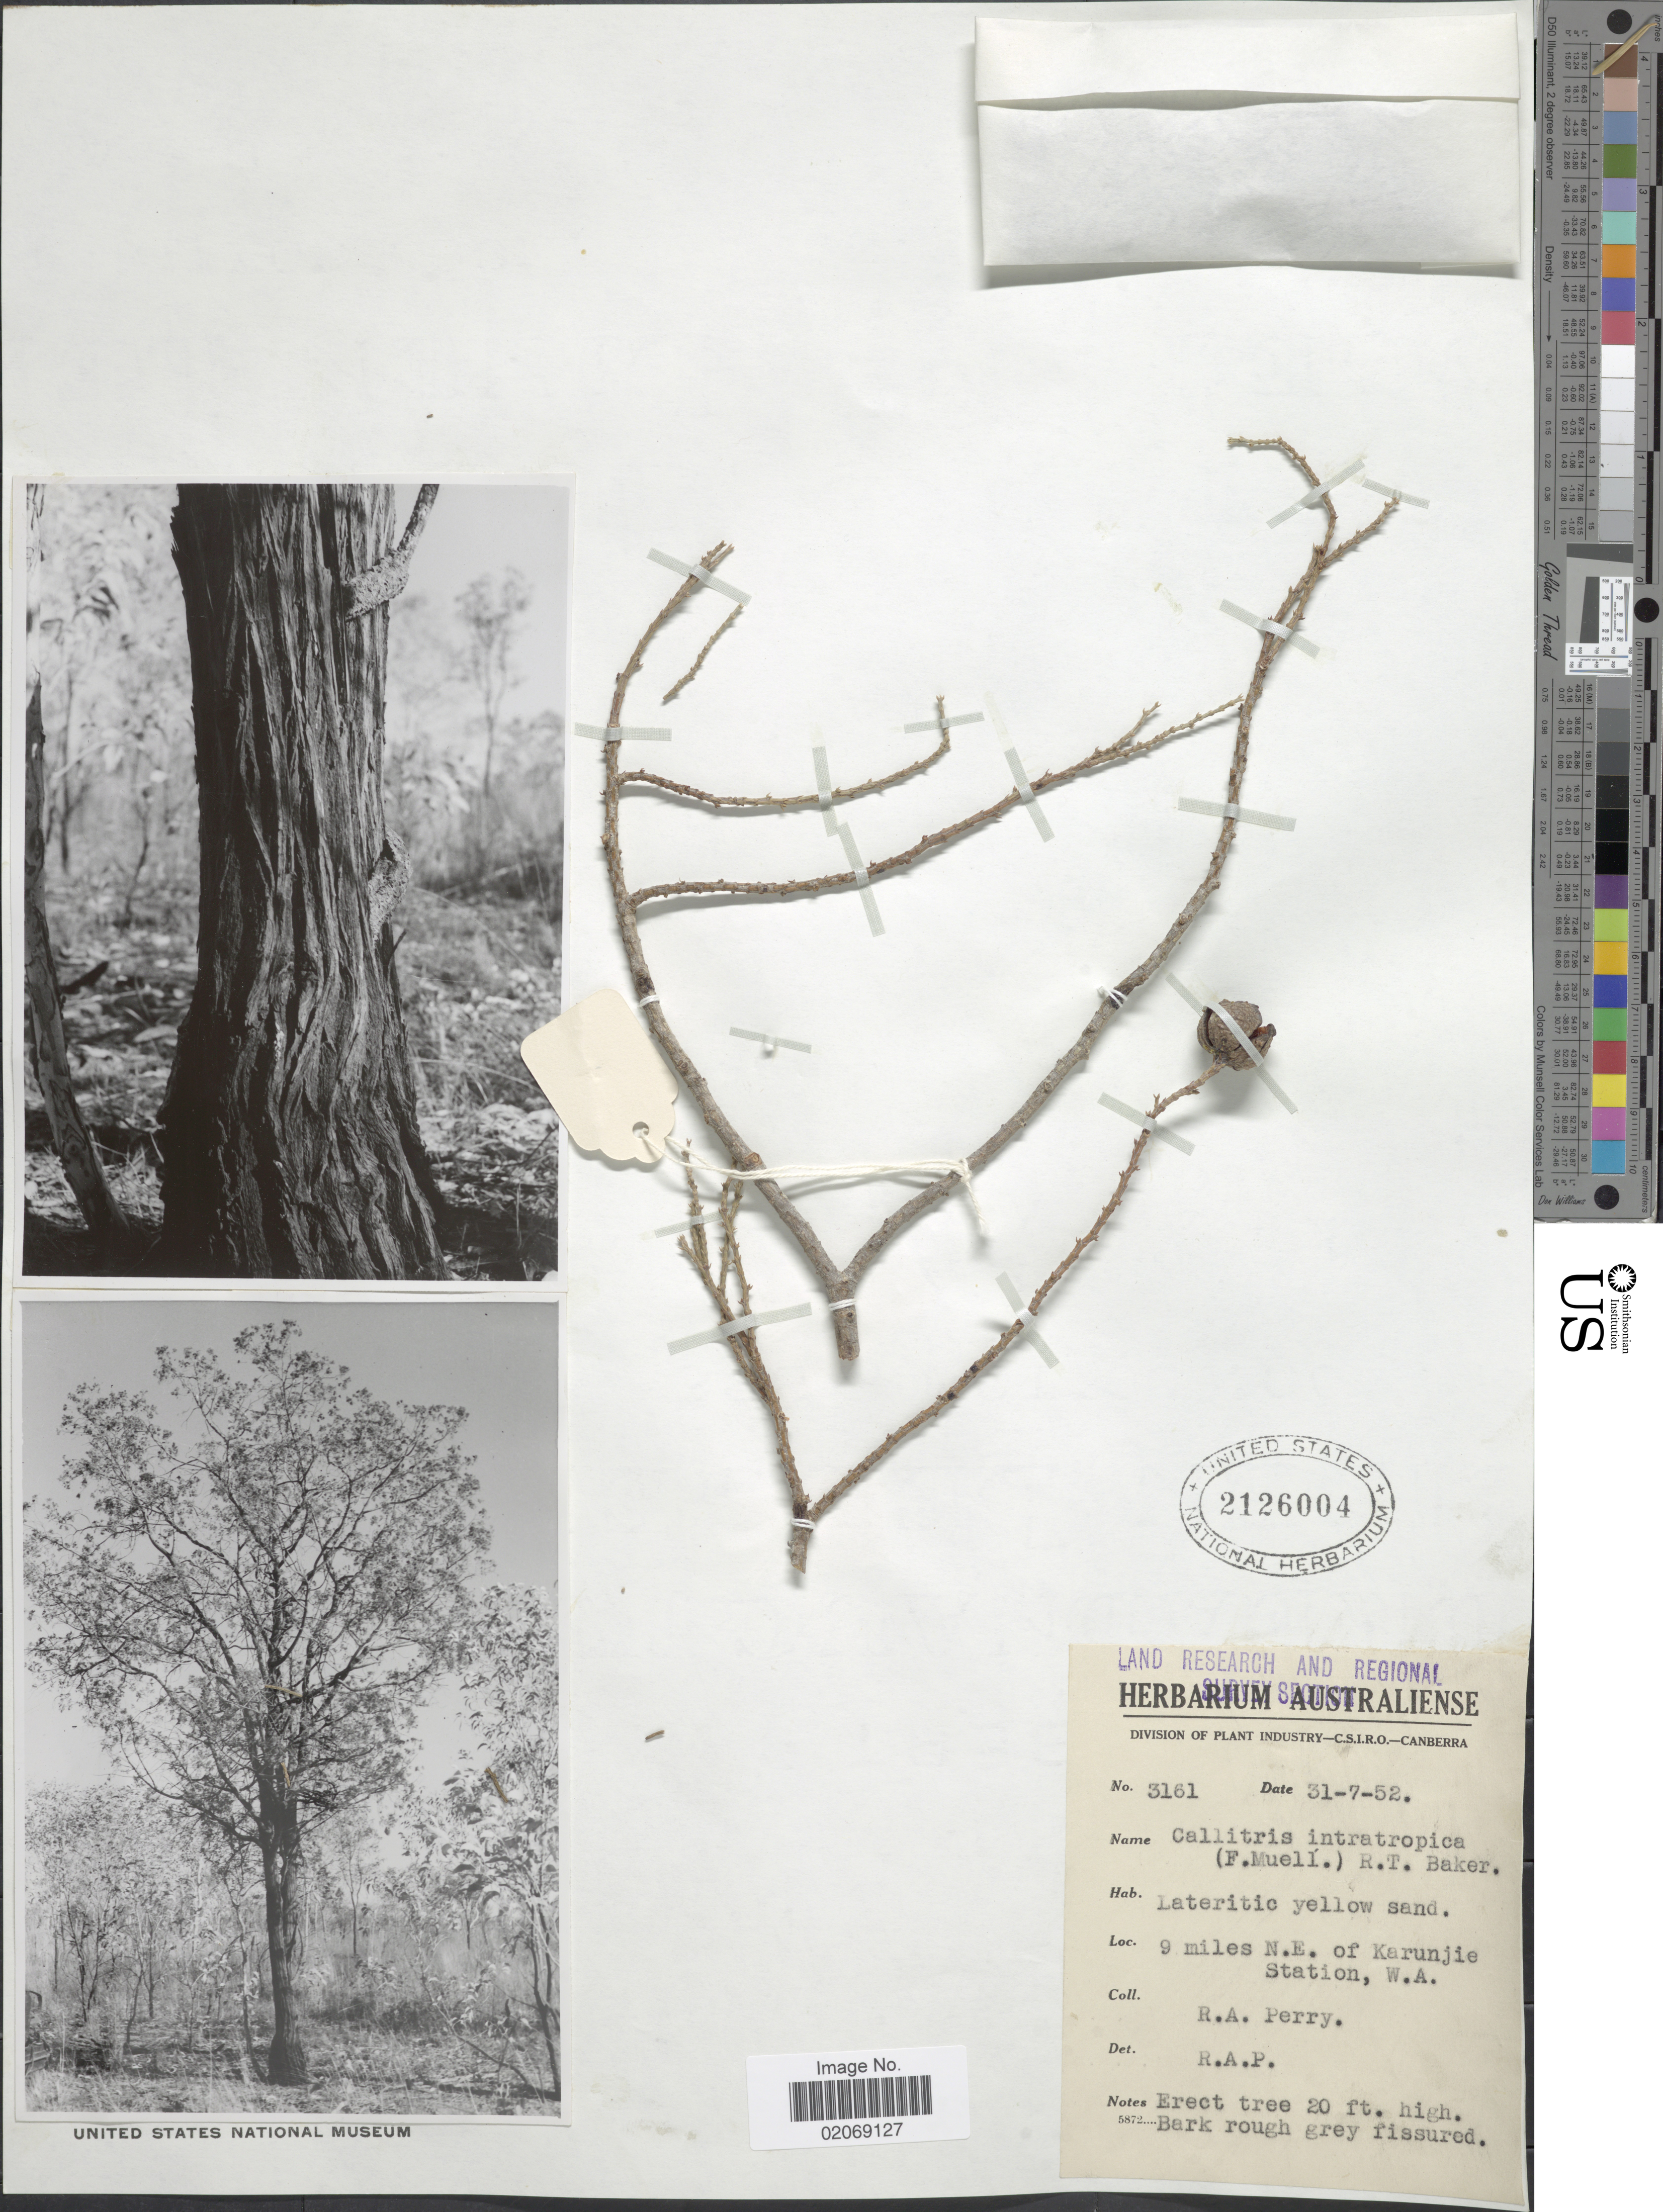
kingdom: Plantae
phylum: Tracheophyta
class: Pinopsida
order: Pinales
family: Cupressaceae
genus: Callitris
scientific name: Callitris columellaris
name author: F. Muell.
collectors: Perry, R. A.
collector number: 3161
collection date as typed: Transcribed d/m/y: 31/7/52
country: Australia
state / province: Western Australia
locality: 9 miles N. E. of Karunjie Station, W. A.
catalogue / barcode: US 2126004